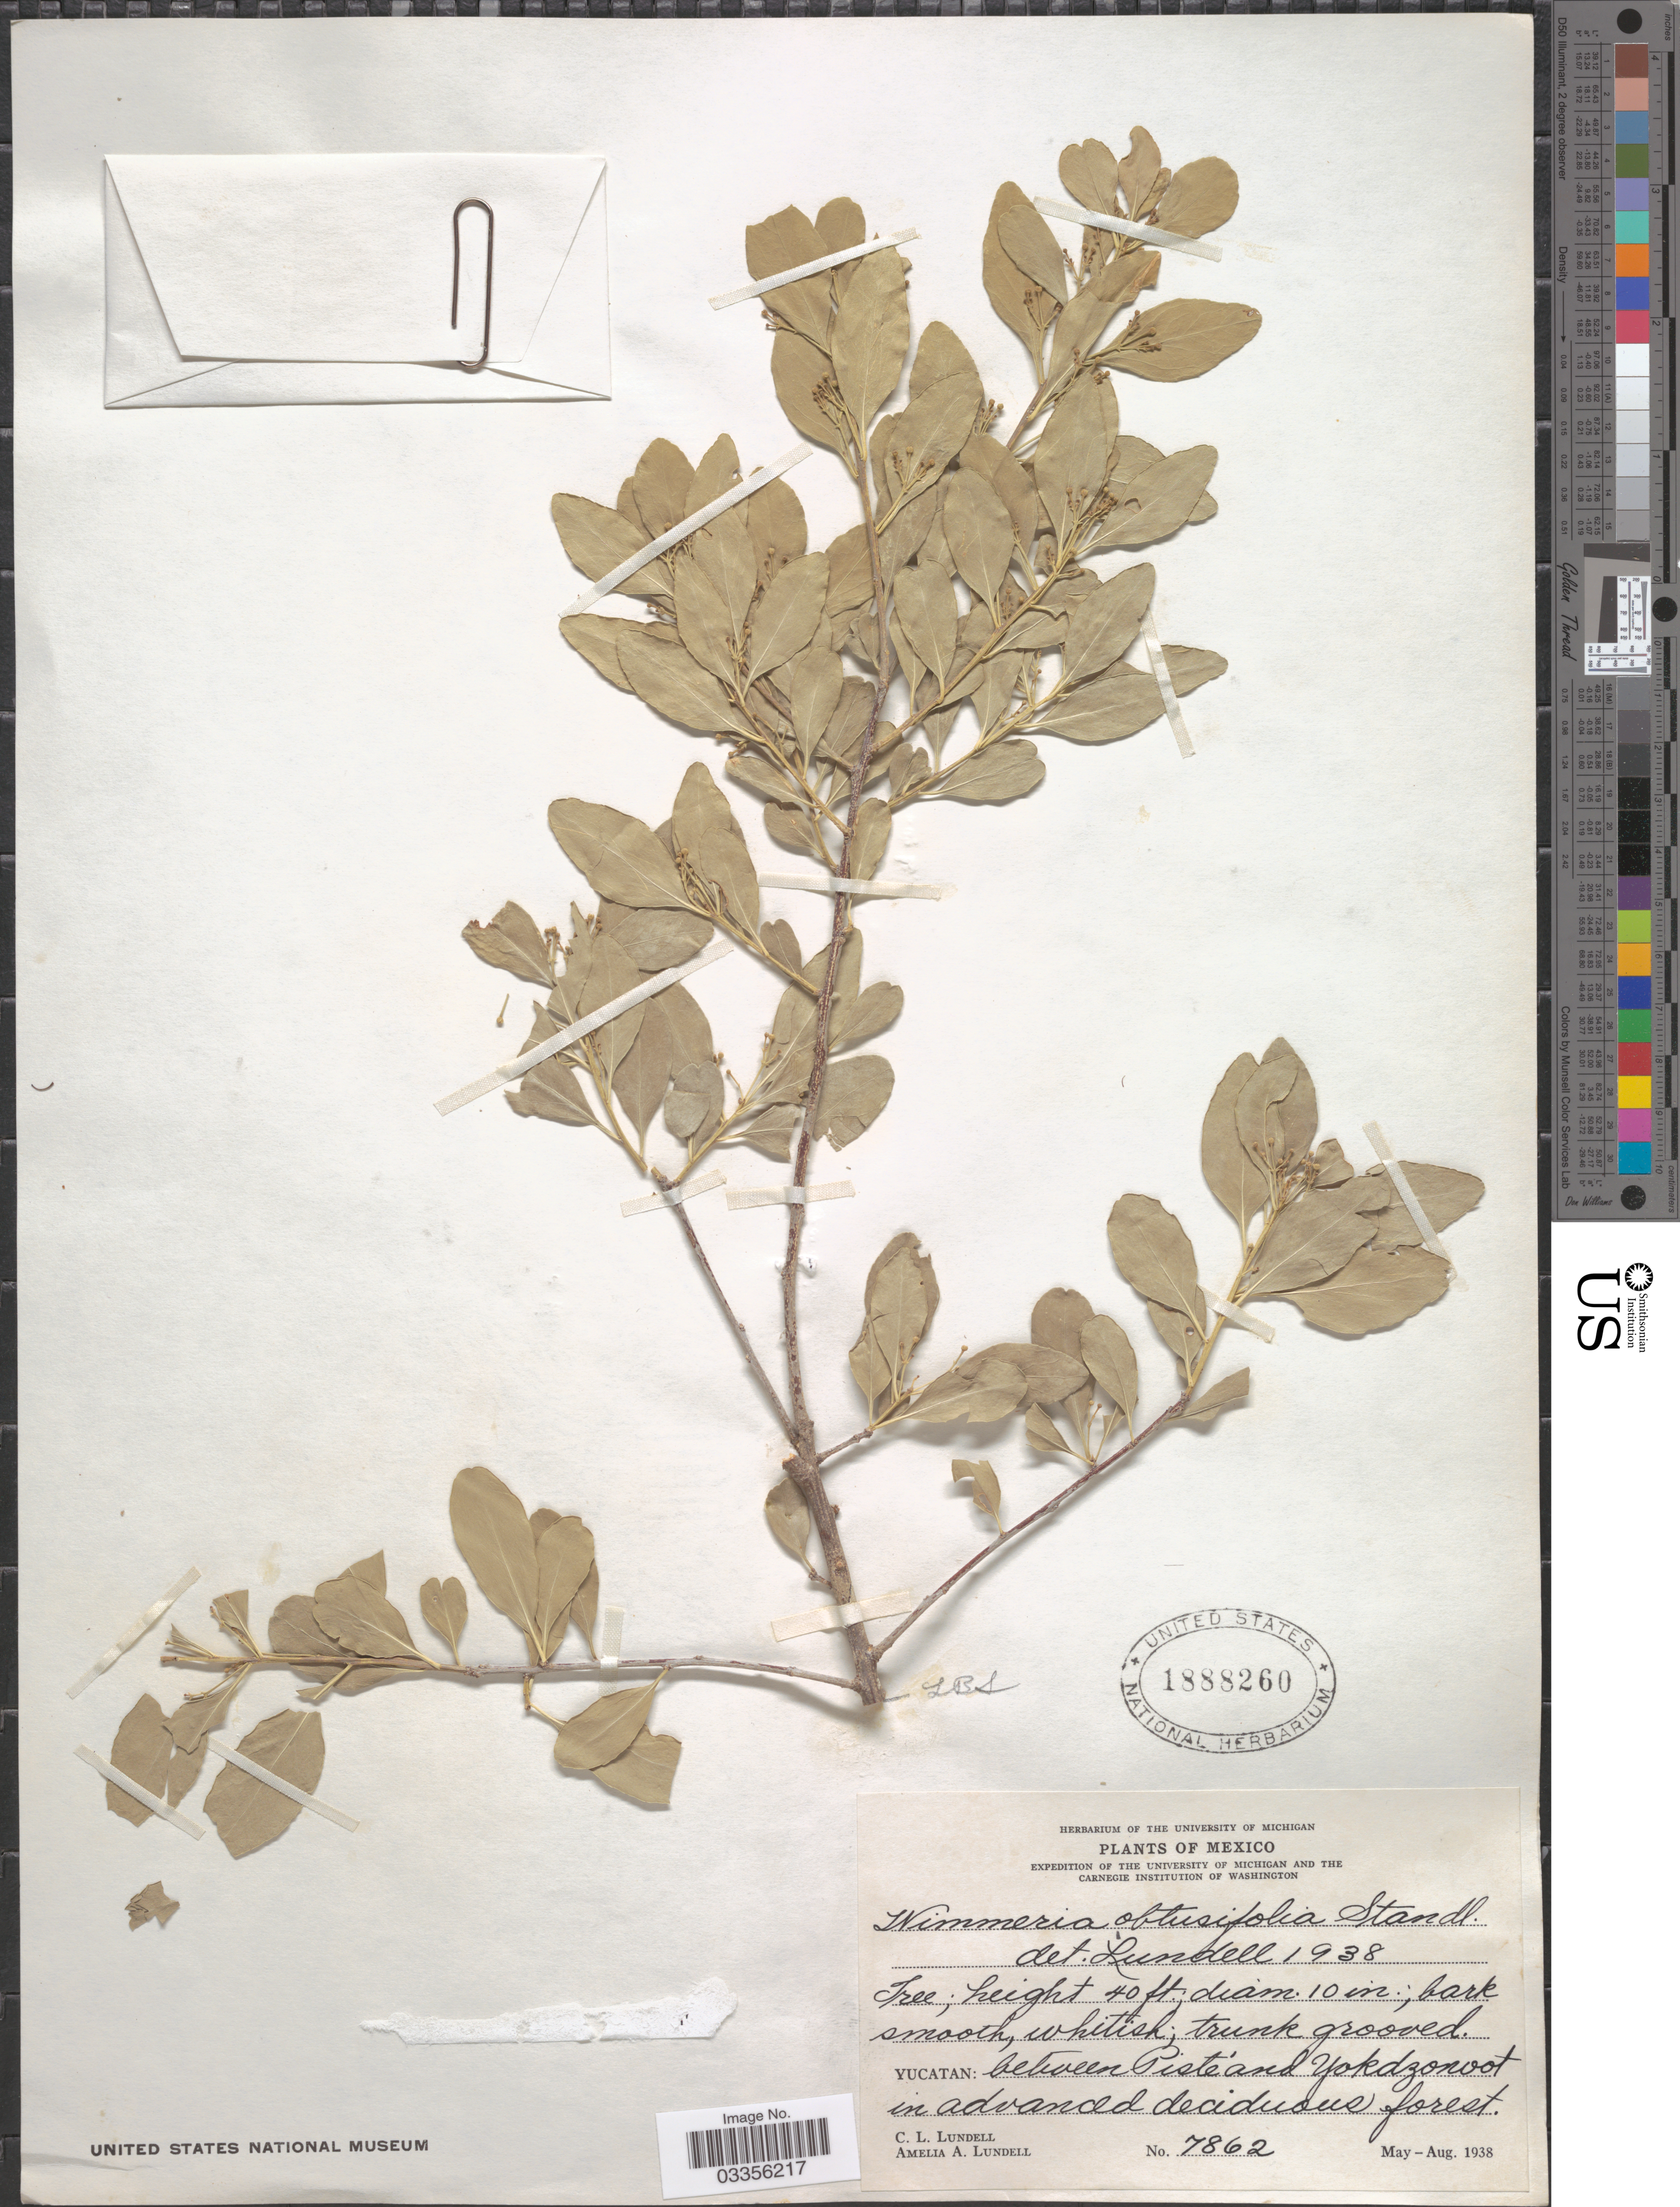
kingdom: Plantae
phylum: Tracheophyta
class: Magnoliopsida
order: Celastrales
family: Celastraceae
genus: Wimmeria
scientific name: Wimmeria obtusifolia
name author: Standl.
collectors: C. L. Lundell & A. A. Lundell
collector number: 7862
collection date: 1938-05/1938-08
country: Mexico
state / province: Yucatán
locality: Between Pisté and Yokdzonoot in advanced deciduous forest.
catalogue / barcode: US 1888260